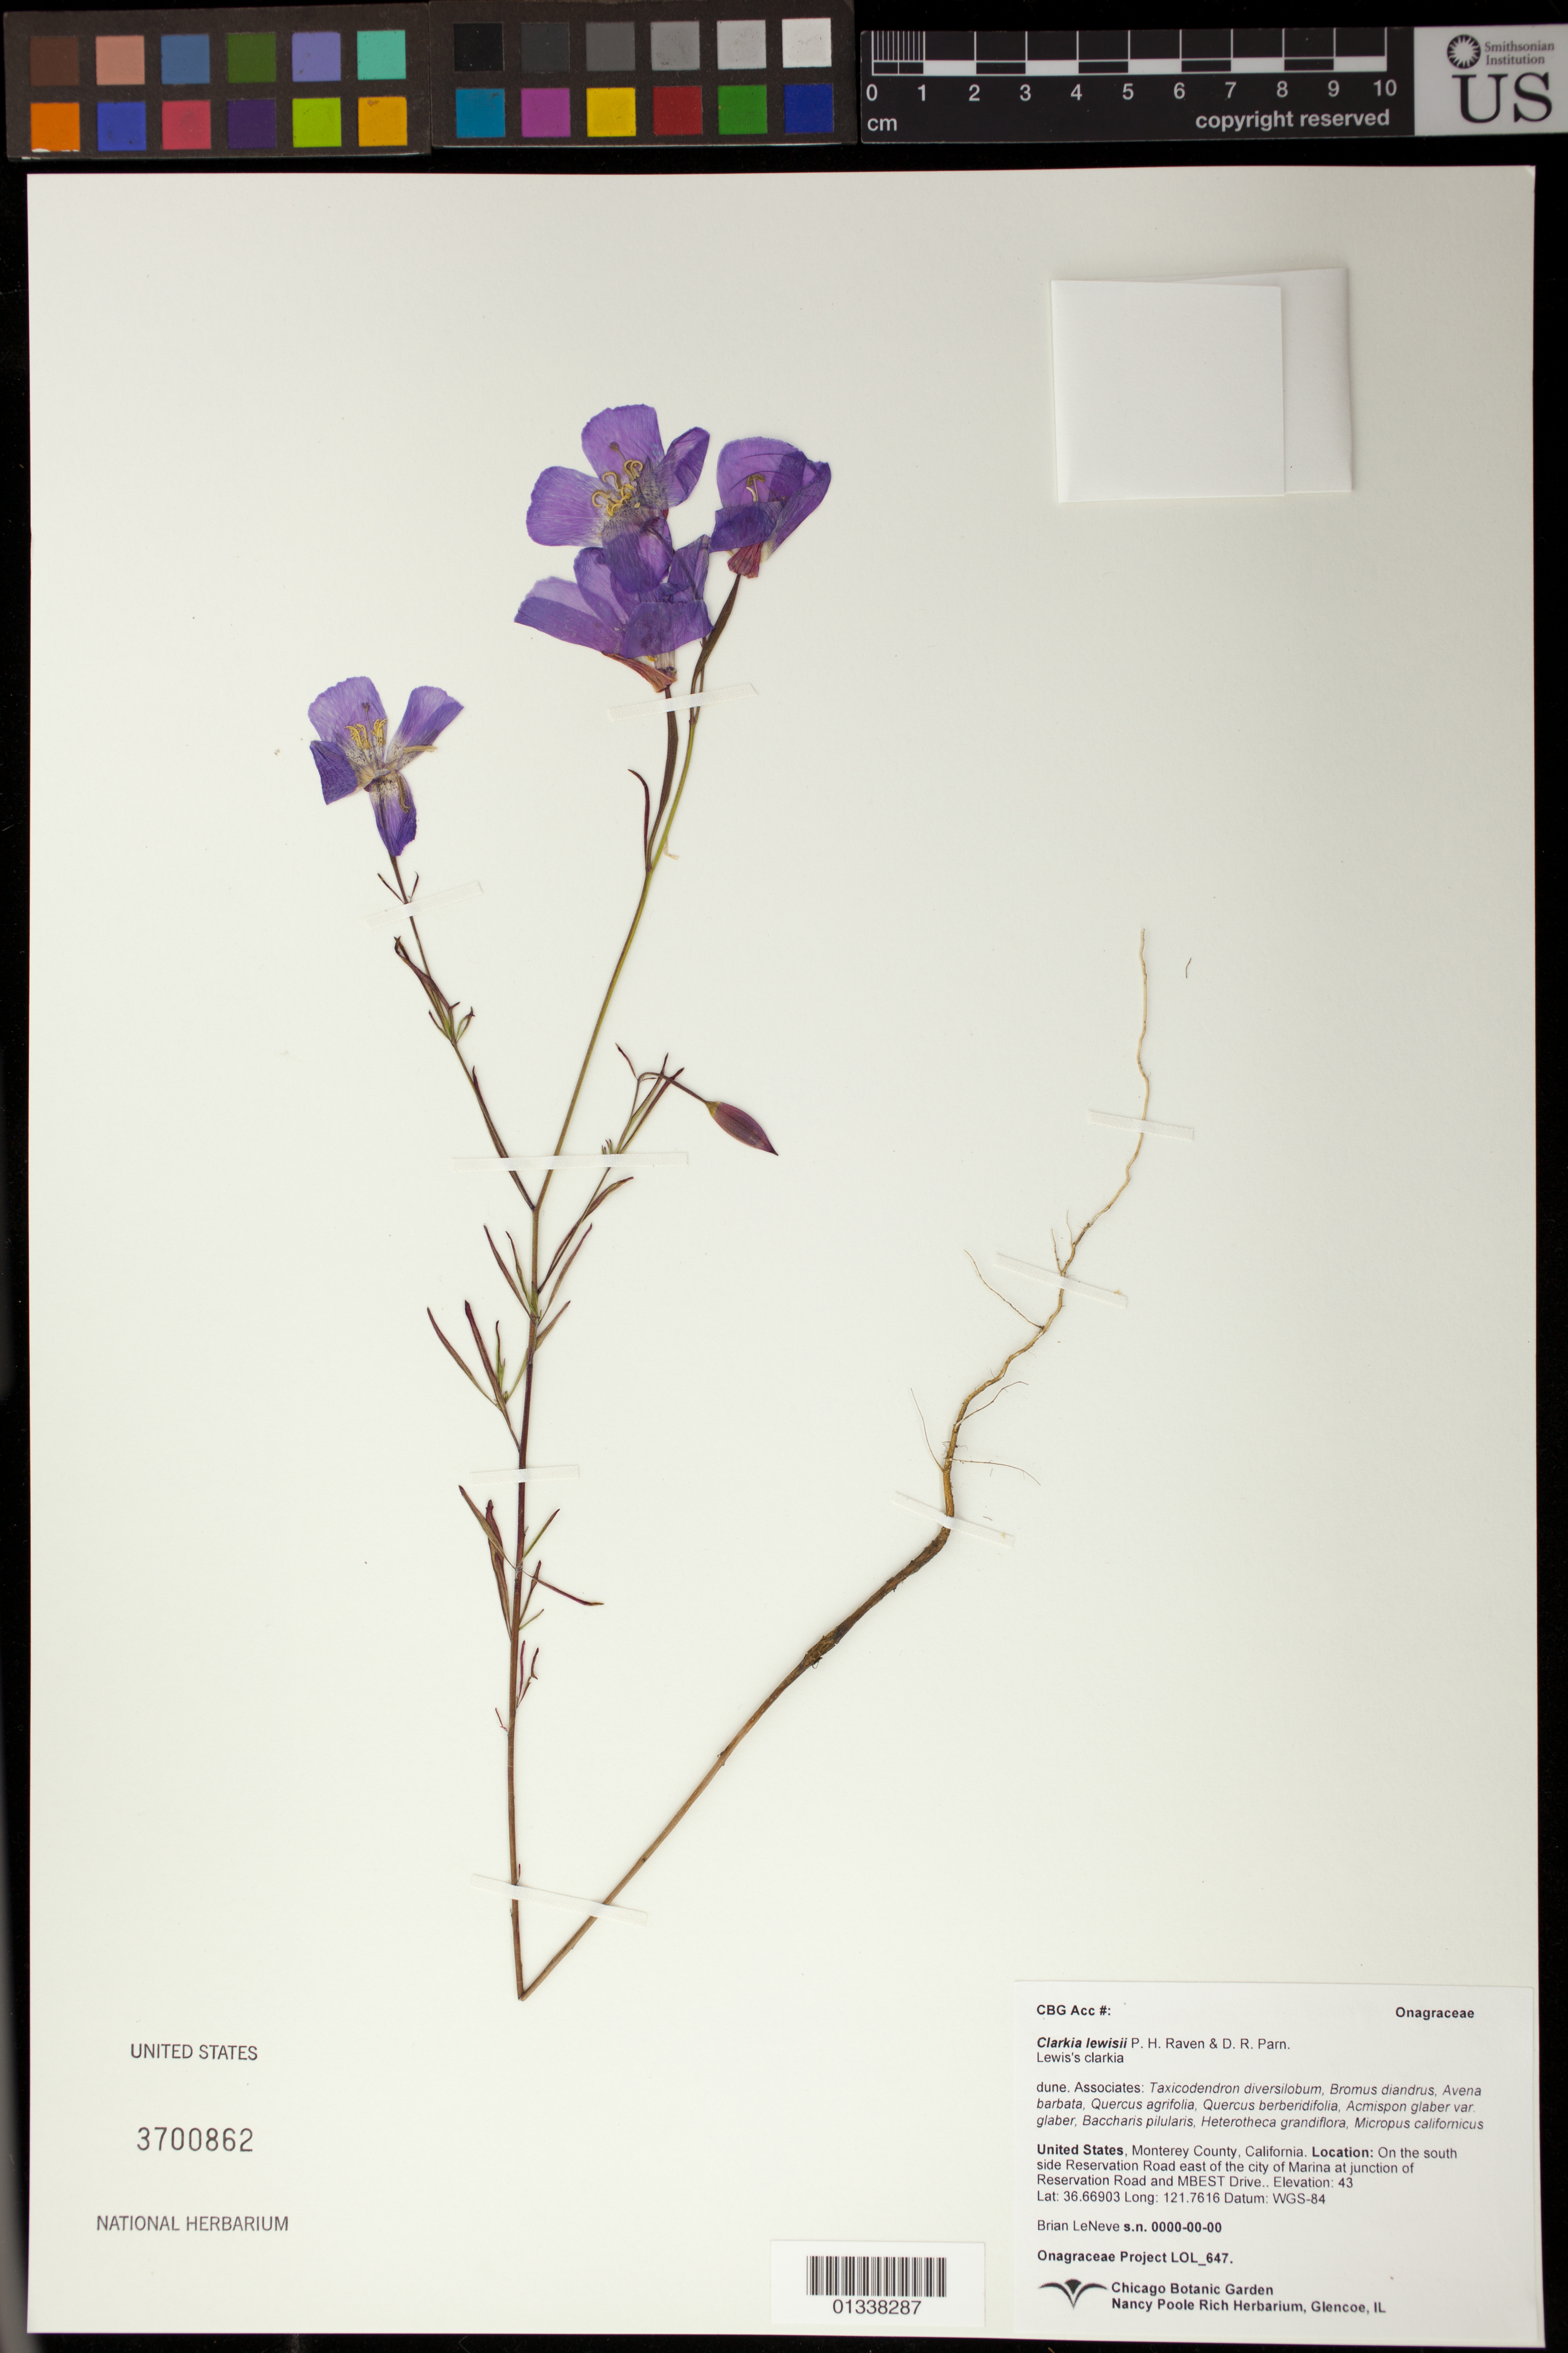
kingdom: Plantae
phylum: Tracheophyta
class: Magnoliopsida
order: Myrtales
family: Onagraceae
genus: Clarkia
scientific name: Clarkia lewisii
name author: P.H. Raven & D.R. Parn.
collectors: B. LeNeve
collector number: LOL 647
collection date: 2016-04-26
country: United States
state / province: California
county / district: Monterey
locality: On the south side Reservation Road east of the city of Marina at junction of Reservation Road and MBEST Drive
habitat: dune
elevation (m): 43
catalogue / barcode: US 3700862